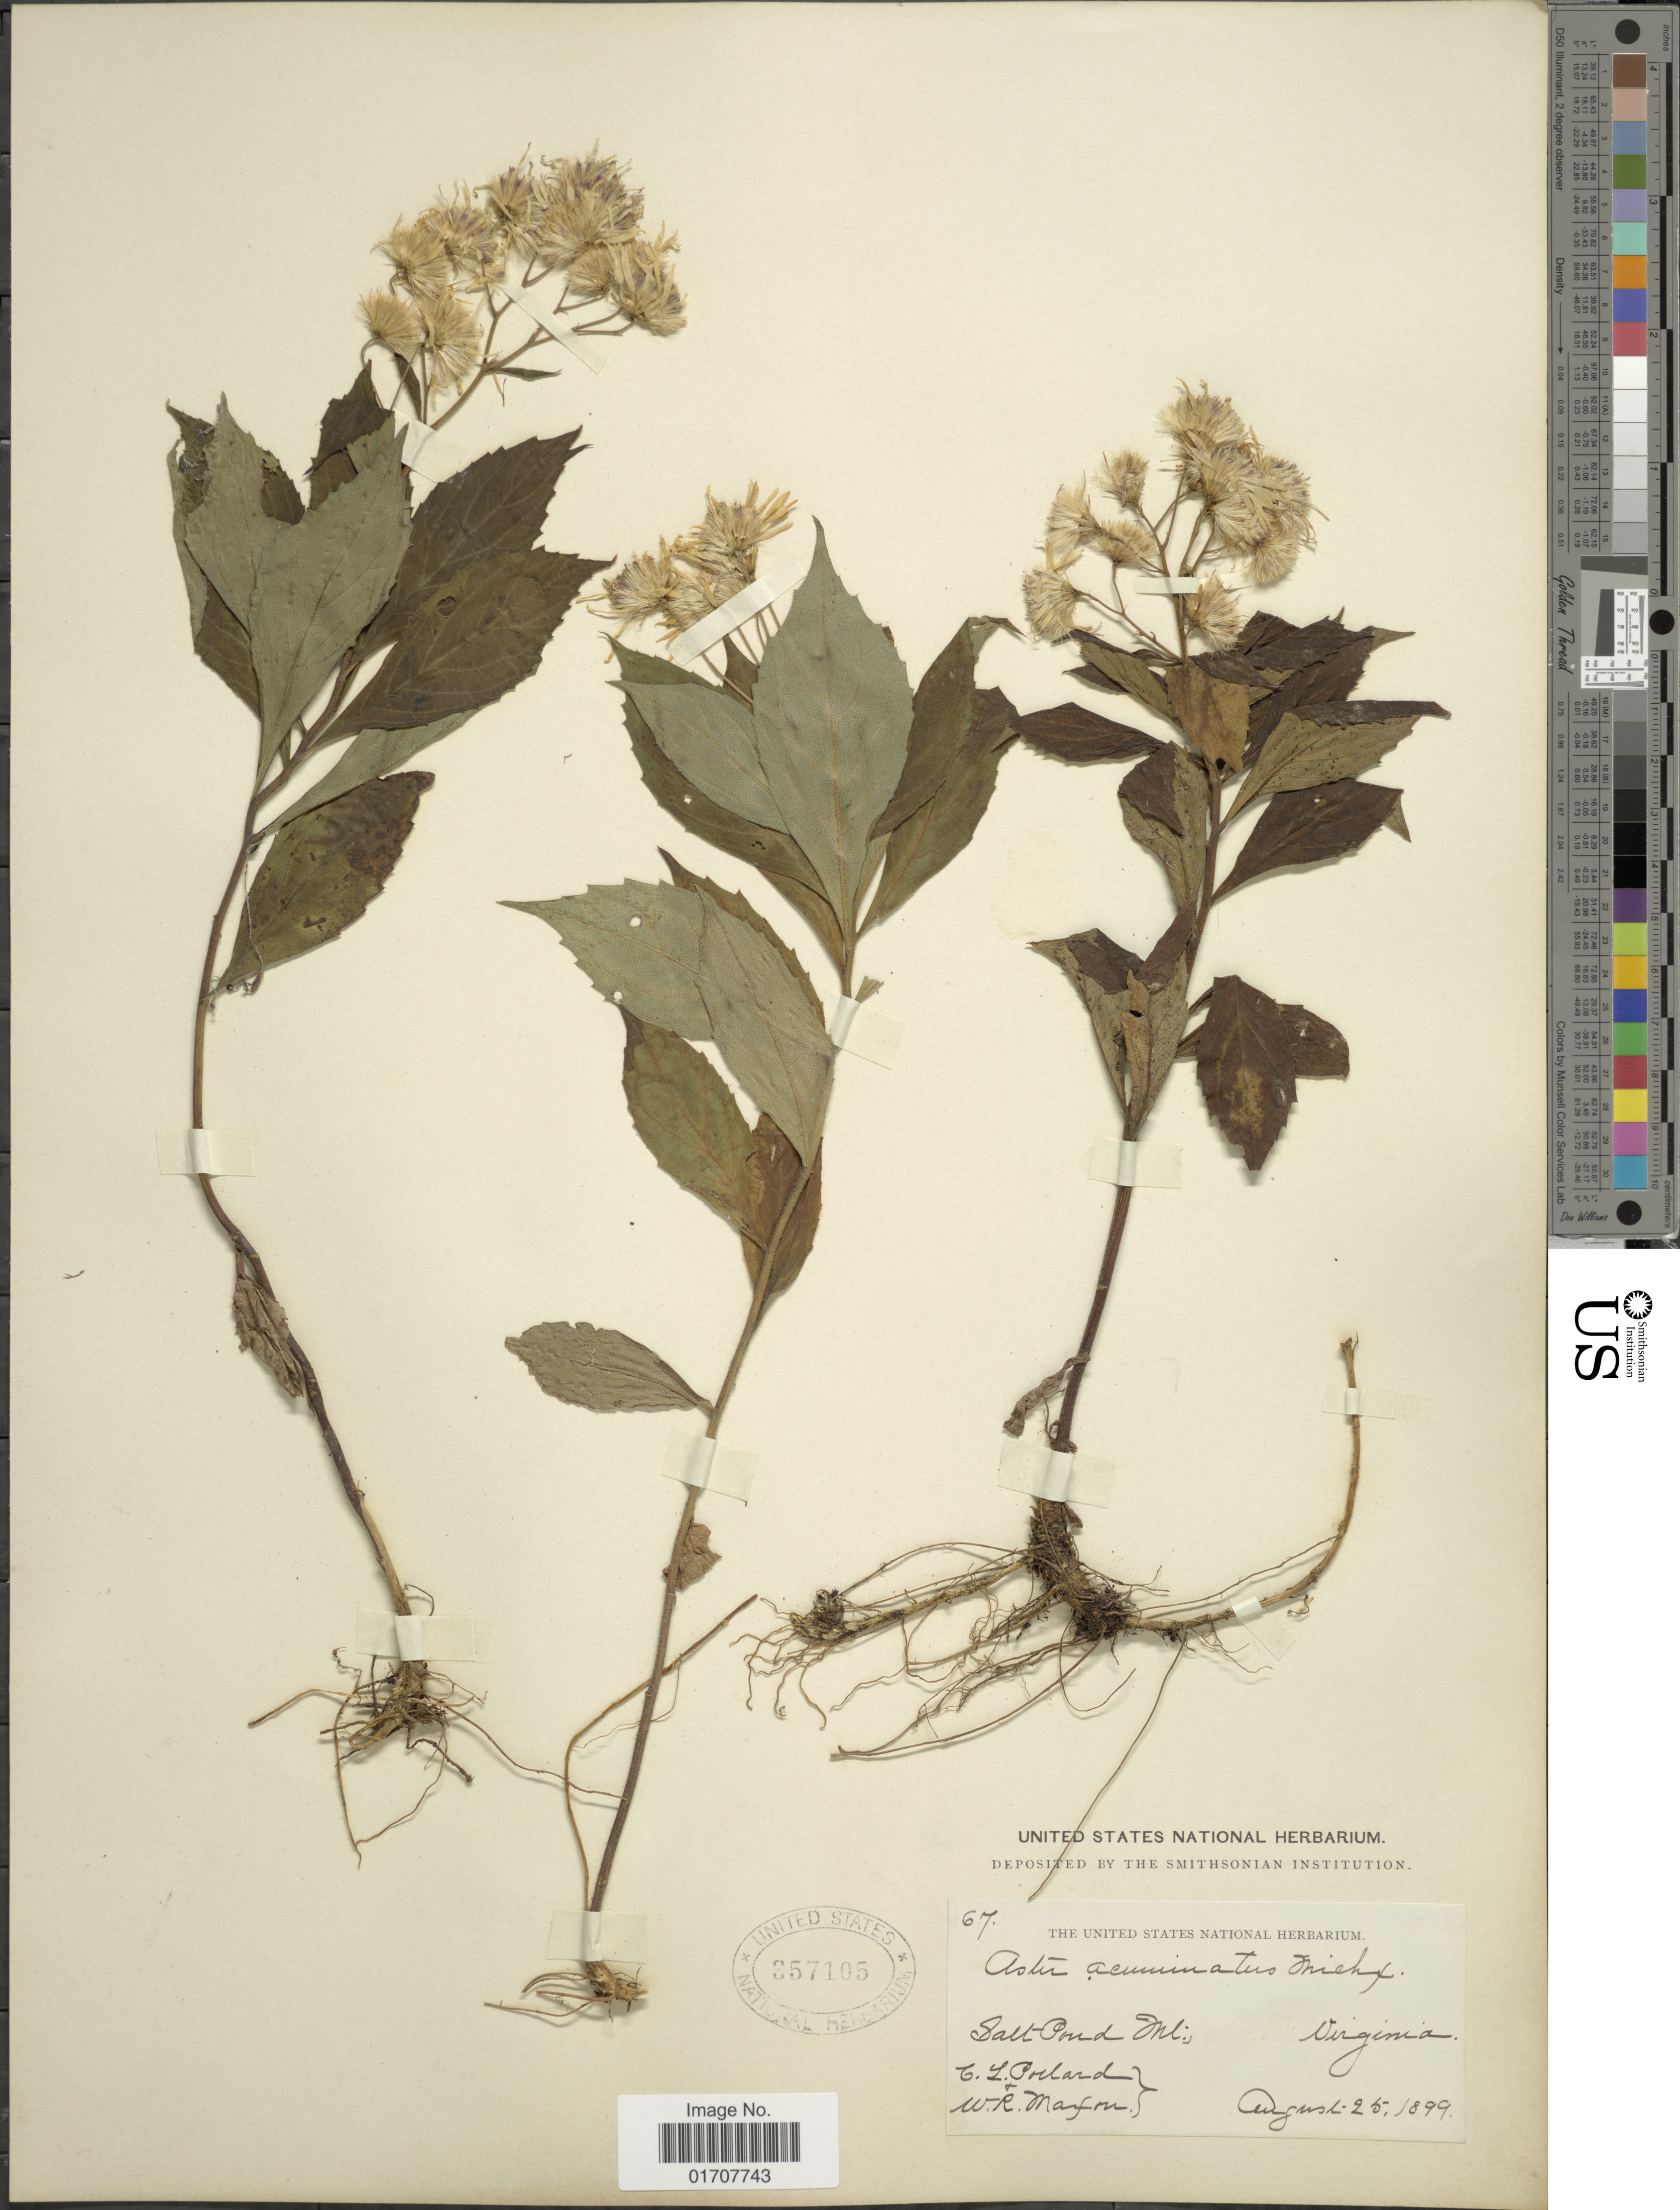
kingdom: Plantae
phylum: Tracheophyta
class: Magnoliopsida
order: Asterales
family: Asteraceae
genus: Oclemena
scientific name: Oclemena acuminata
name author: (Michx.) Greene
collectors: C. L. Pollard & W. R. Maxon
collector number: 67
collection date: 1899-08-25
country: United States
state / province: Virginia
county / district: Giles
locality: Salt Pond Mt.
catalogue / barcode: US 357105